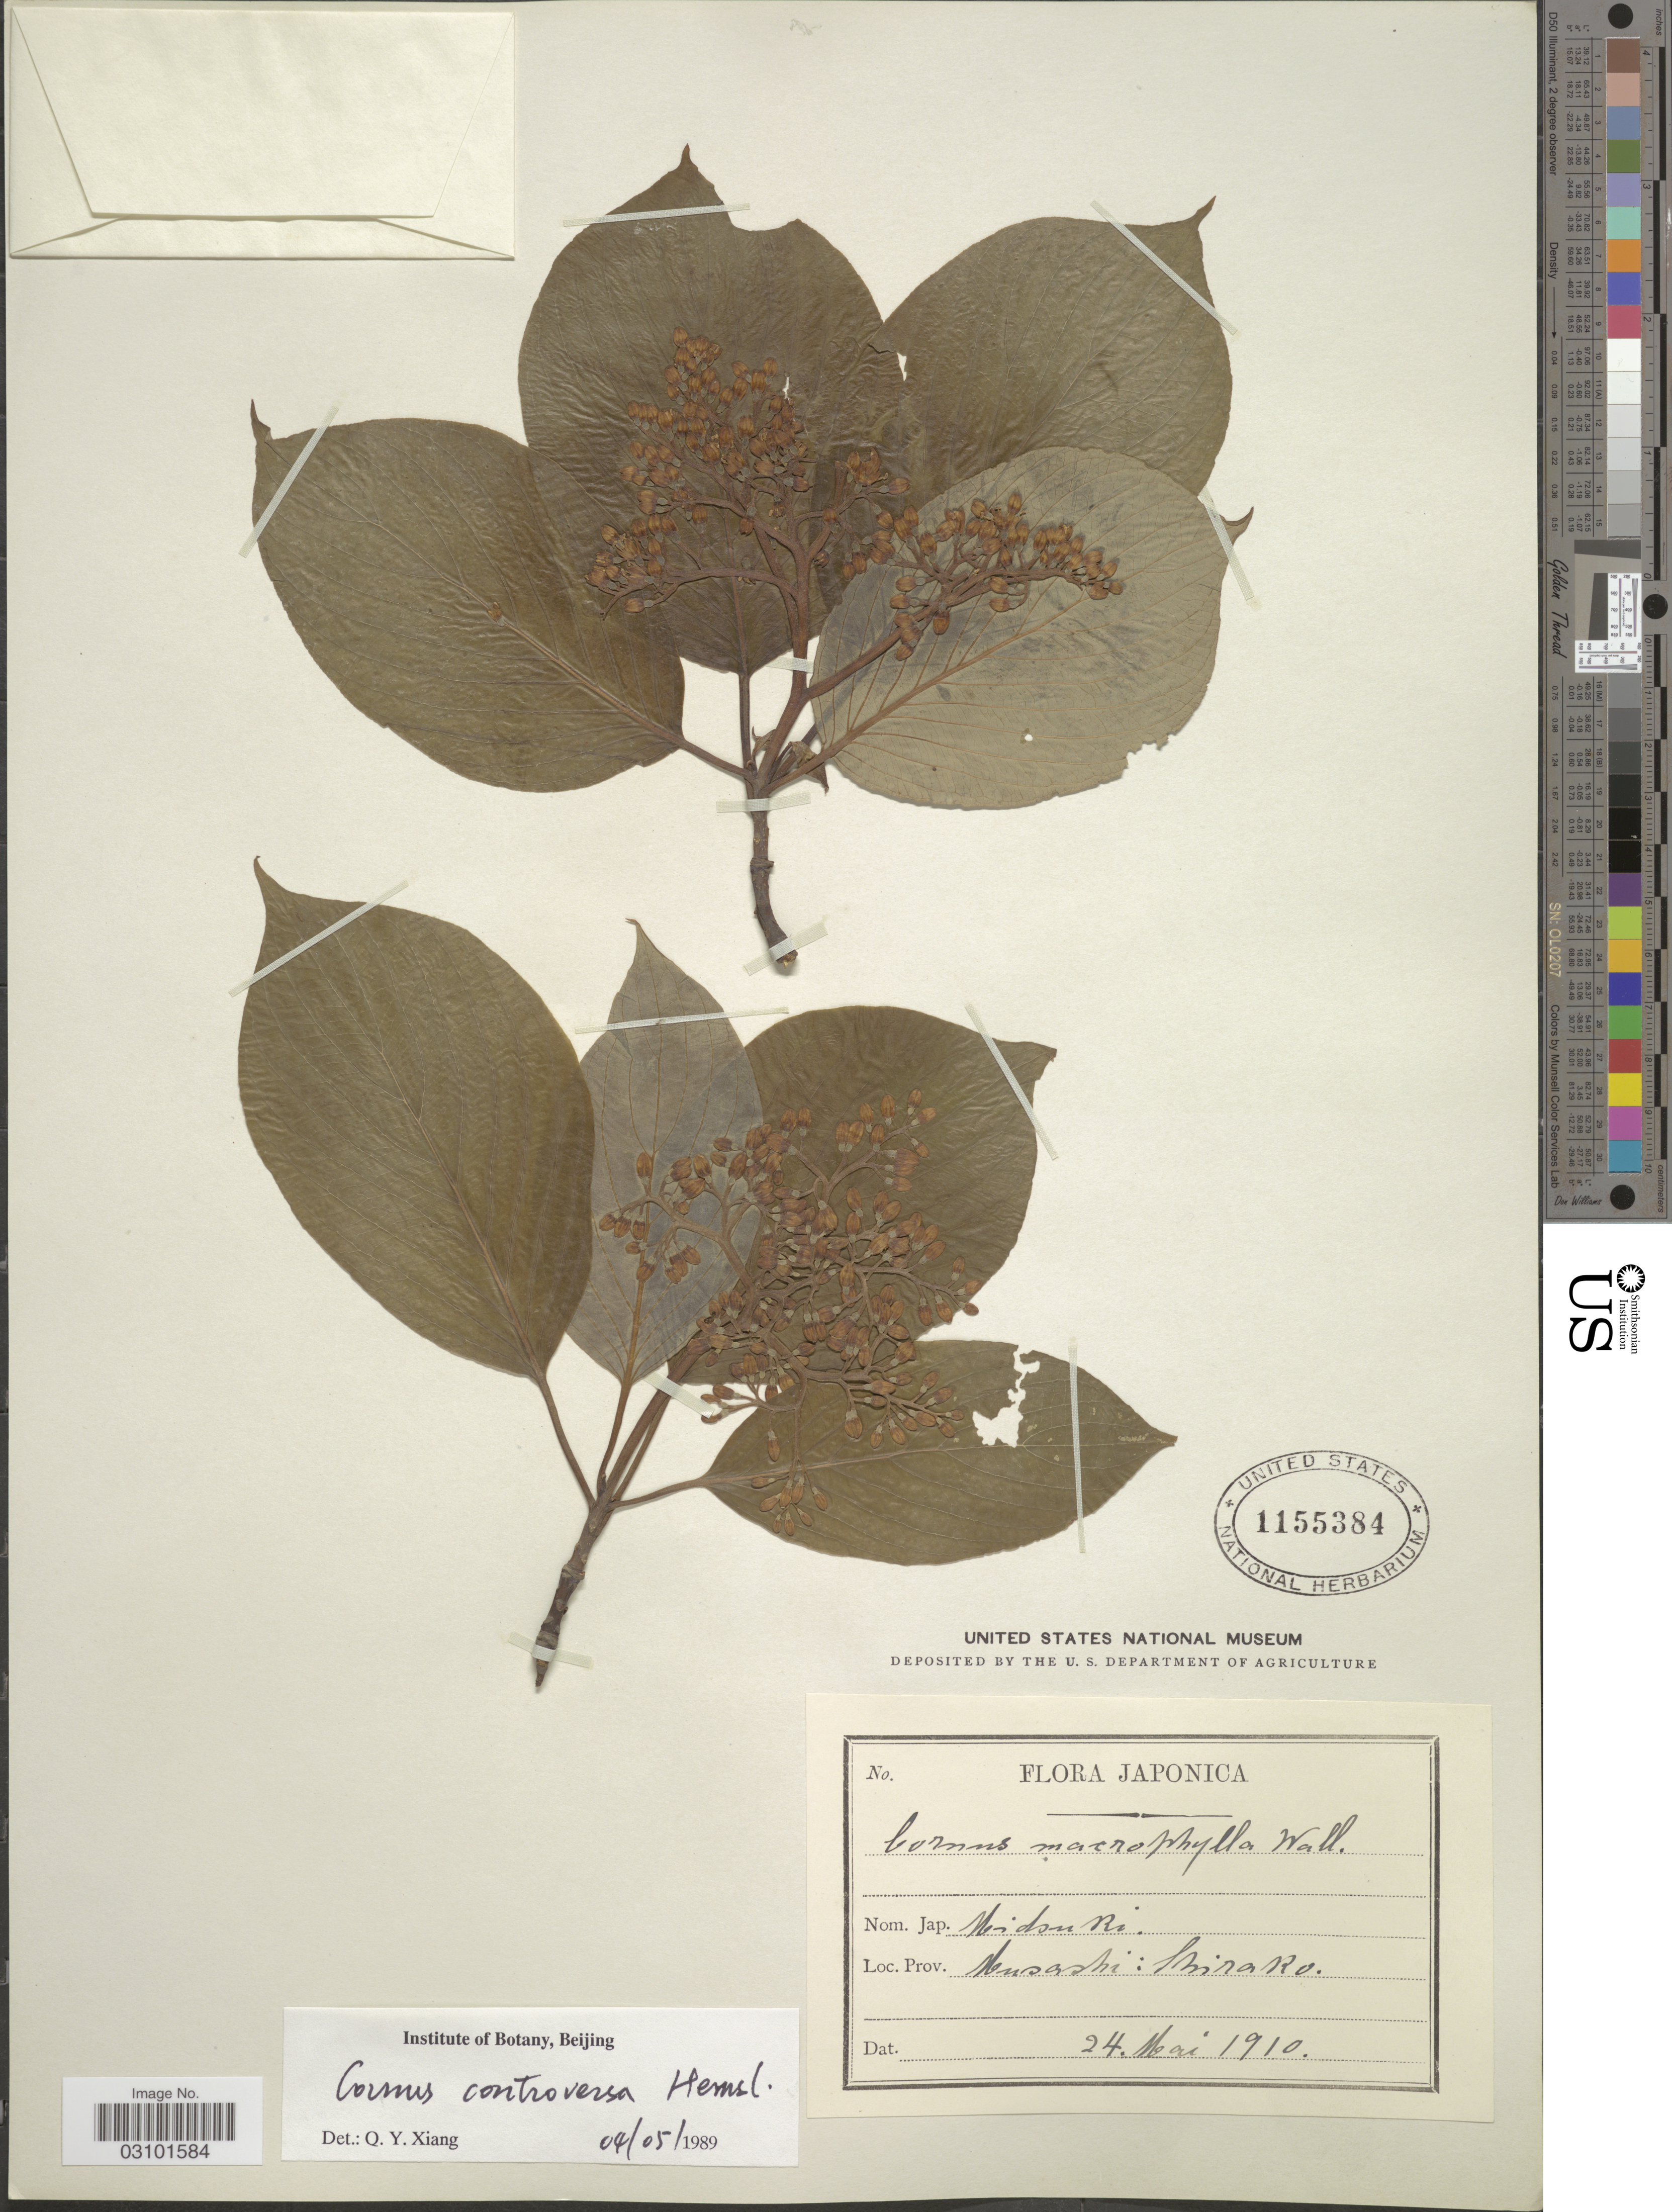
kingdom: Plantae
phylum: Tracheophyta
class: Magnoliopsida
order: Cornales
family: Cornaceae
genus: Cornus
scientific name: Cornus controversa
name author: Hemsl.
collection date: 1910-05-24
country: Japan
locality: Musashi: Shinako.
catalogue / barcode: US 1155384